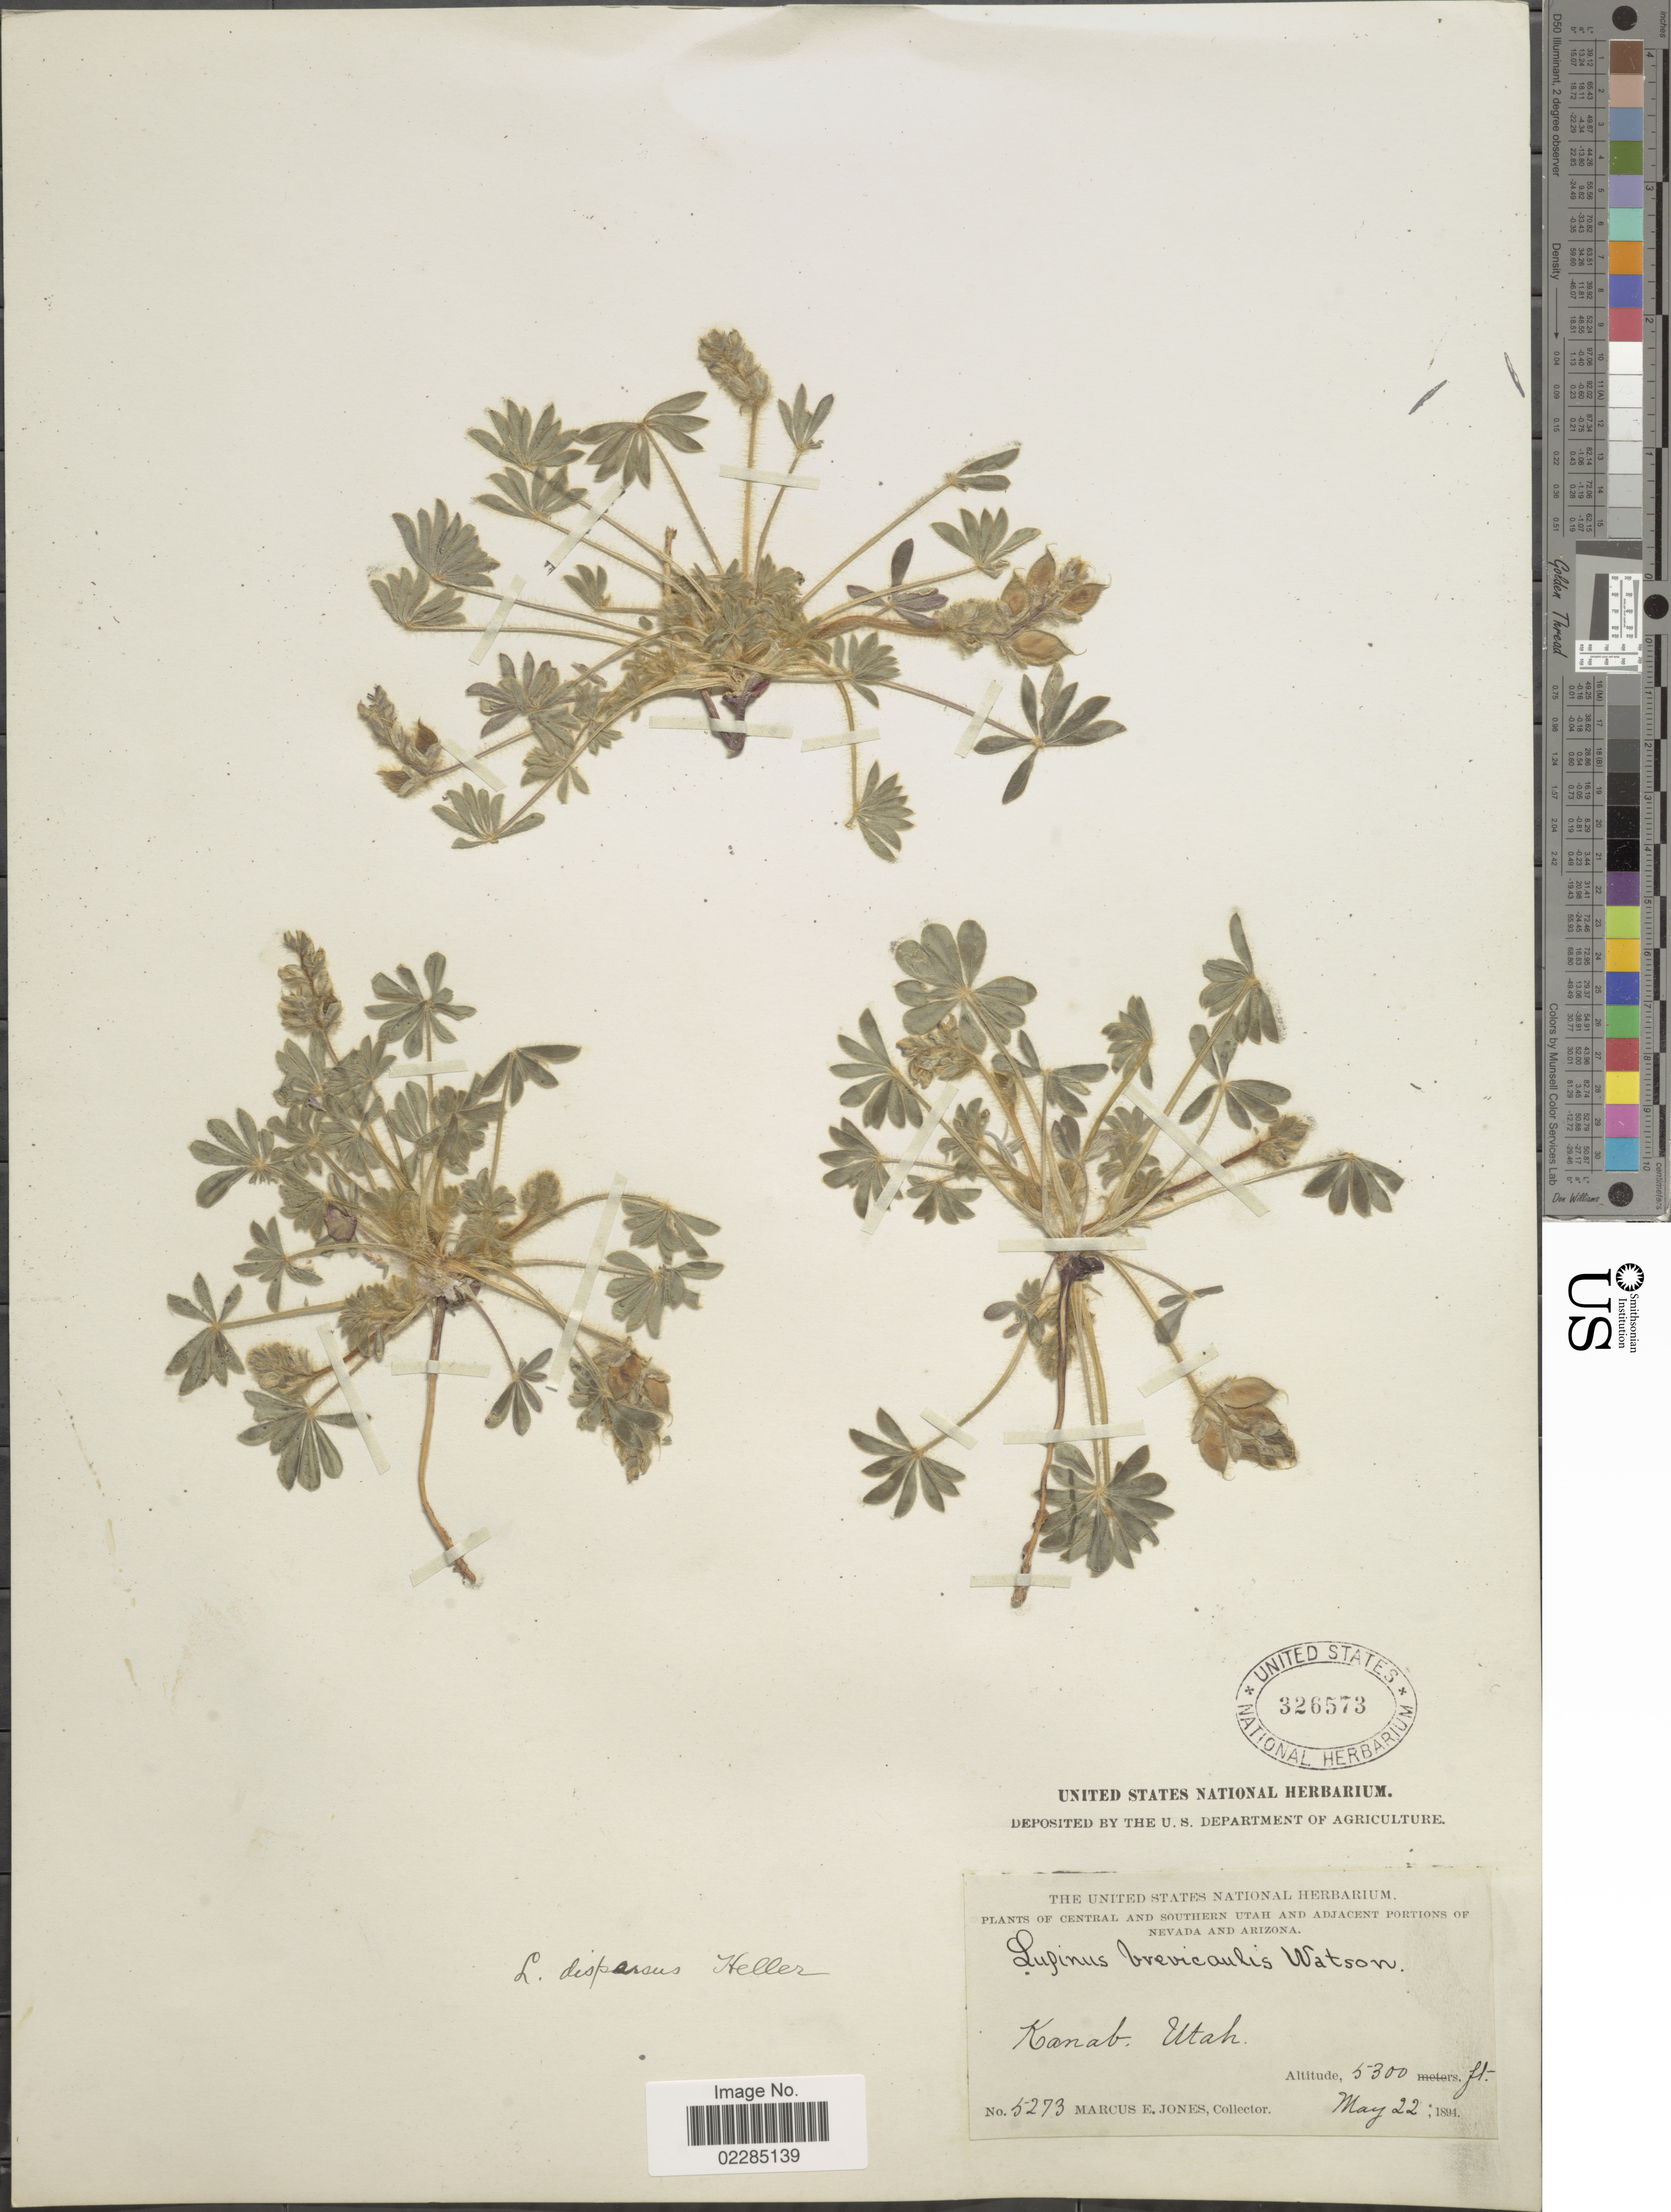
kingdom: Plantae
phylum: Tracheophyta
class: Magnoliopsida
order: Fabales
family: Fabaceae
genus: Lupinus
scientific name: Lupinus dispersus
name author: A. Heller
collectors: M. E. Jones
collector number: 5273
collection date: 1894-05-22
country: United States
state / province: Utah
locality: Central and Southern Utah and adjacent portions of Nevada and Arizona. Kanab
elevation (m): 1615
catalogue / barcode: US 326573